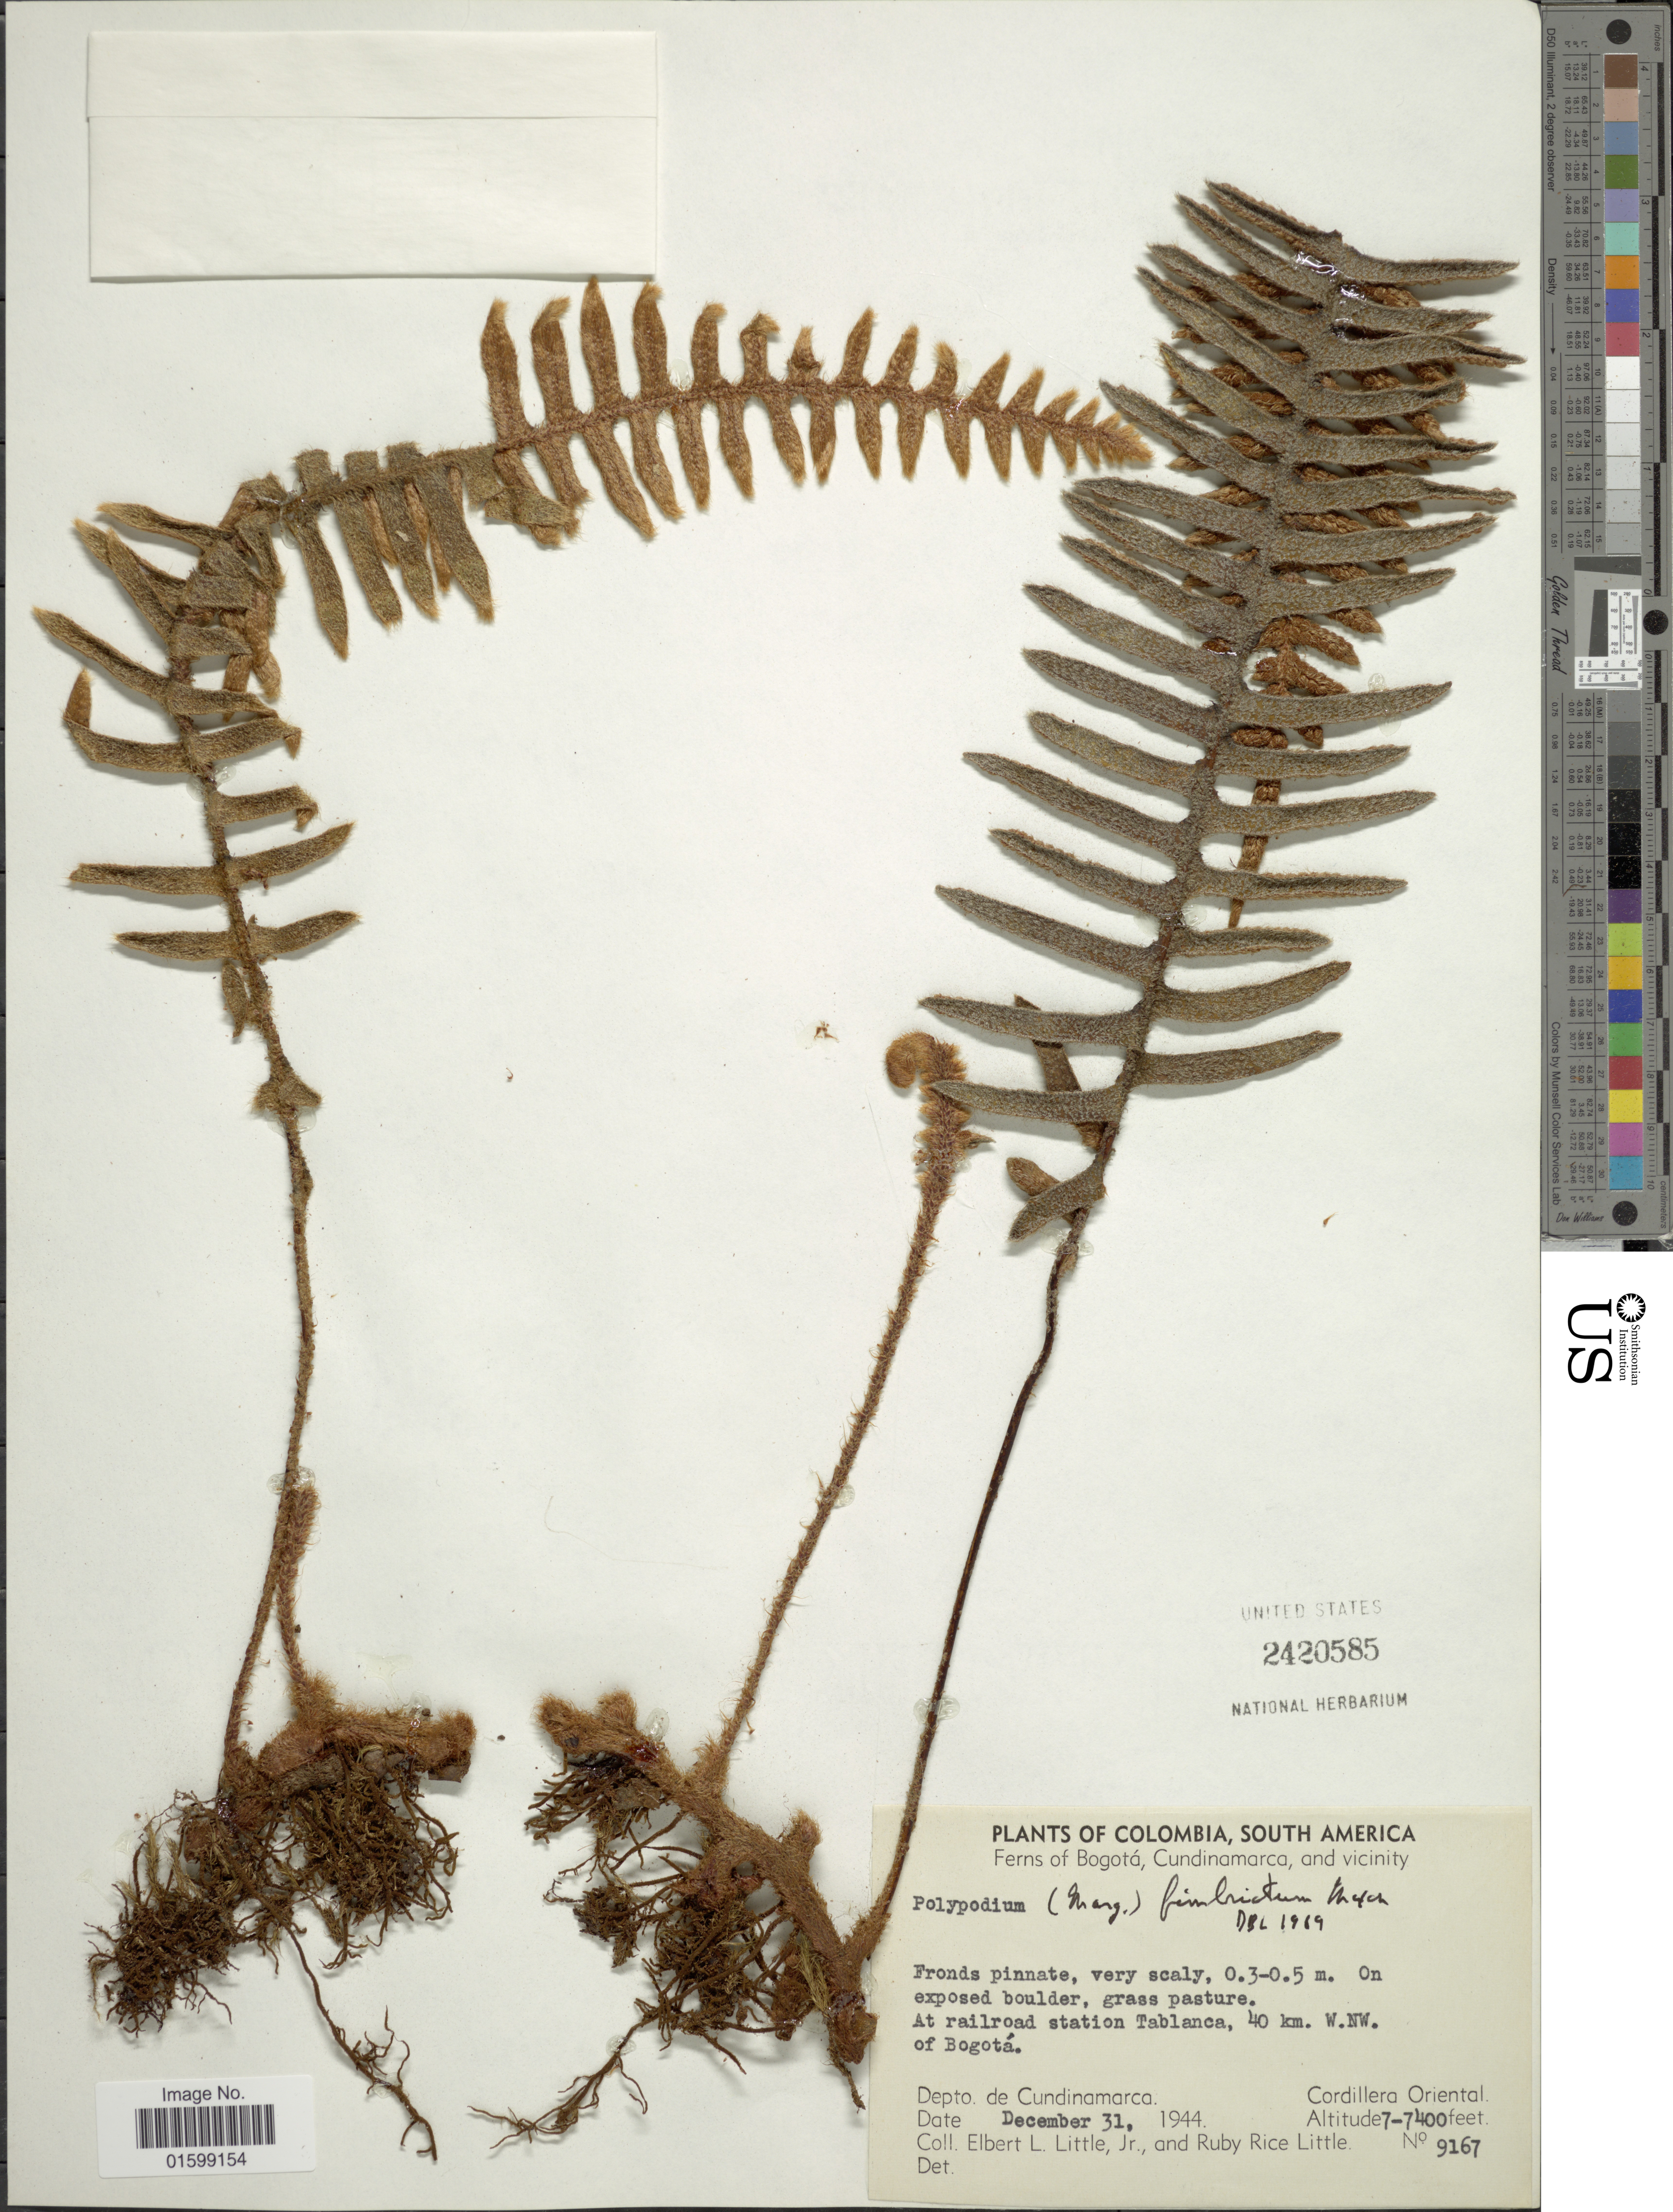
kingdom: Plantae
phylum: Tracheophyta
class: Polypodiopsida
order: Polypodiales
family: Polypodiaceae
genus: Pleopeltis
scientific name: Pleopeltis fimbriata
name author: (Maxon) A.R. Sm.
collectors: E. L. Little & R. R. Little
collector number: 9167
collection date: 1944-12-31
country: Colombia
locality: Bogotá, Cundinamarca, and vicinity, at railroad station Tablanca, 40 km. W.NW. of Bogotá, Depto. de Cundinamarca, Cordillera Oriental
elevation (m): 2134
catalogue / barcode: US 2420585